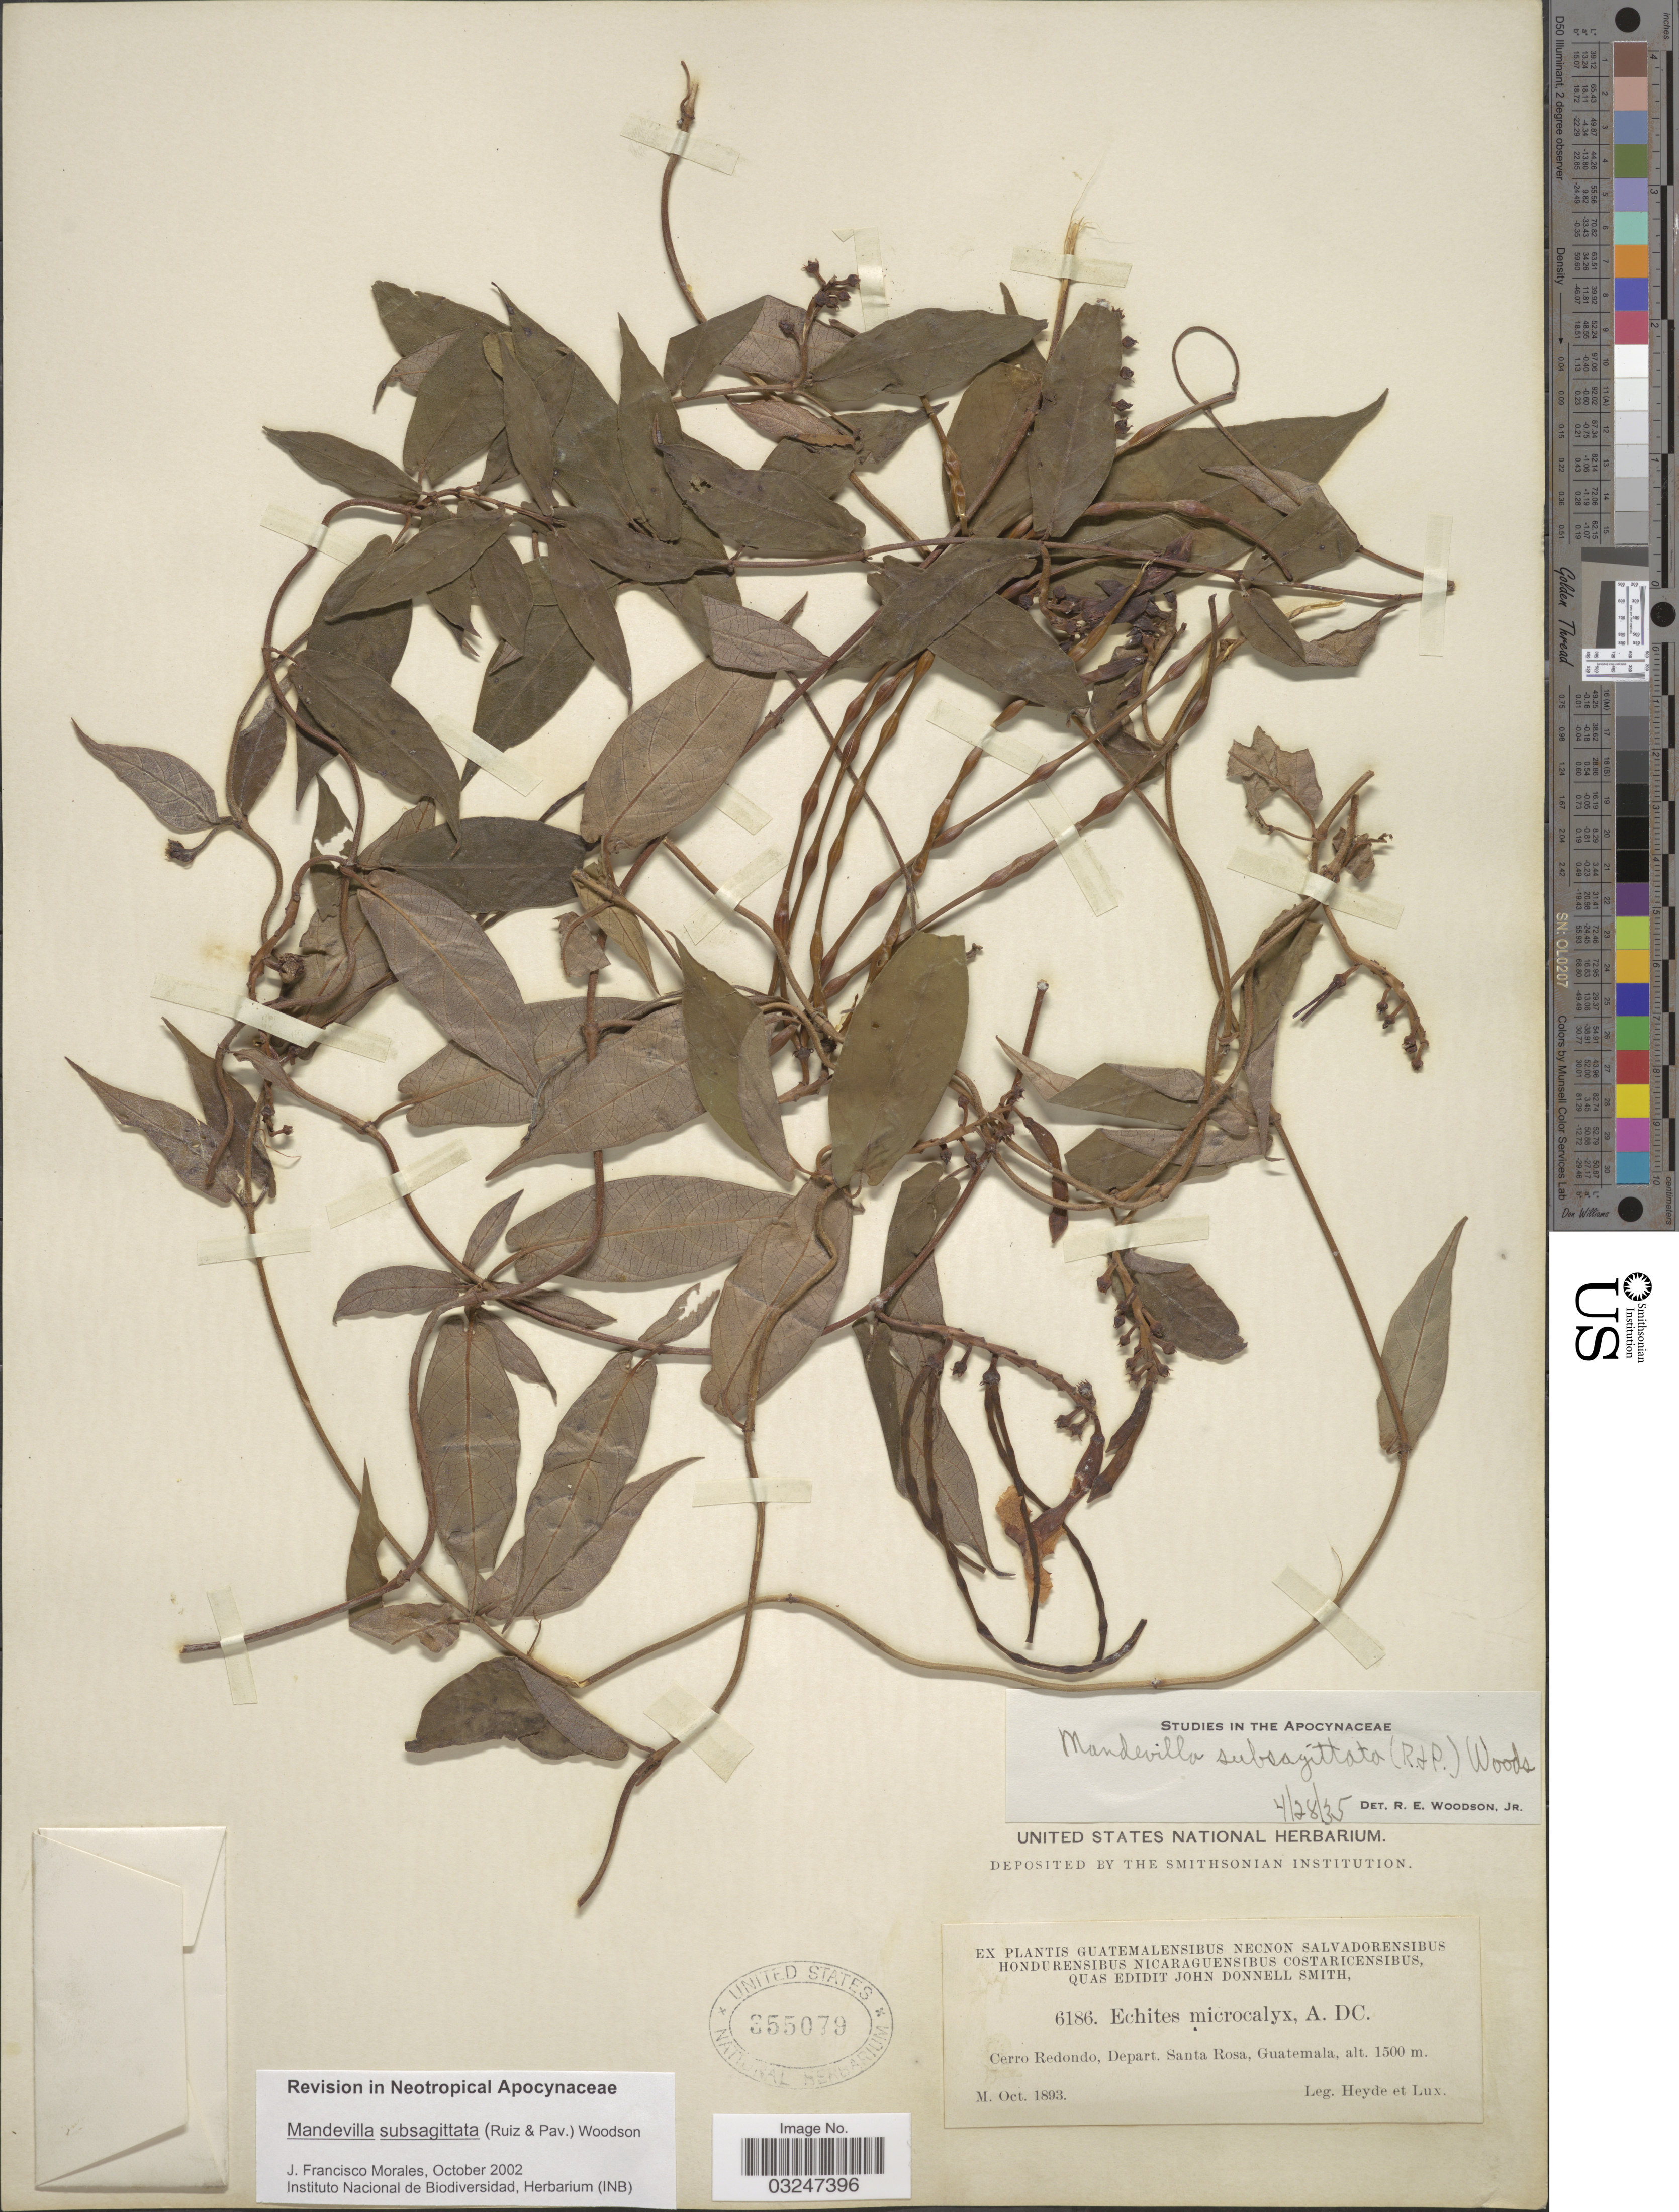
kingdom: Plantae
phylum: Tracheophyta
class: Magnoliopsida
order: Gentianales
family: Apocynaceae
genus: Mandevilla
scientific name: Mandevilla subsagittata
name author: (Ruiz & Pav.) Woodson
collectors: Heyde & Lux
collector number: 6186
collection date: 1893-10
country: Guatemala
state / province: Santa Rosa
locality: Cerro Redondo, Depart. Santa Rosa.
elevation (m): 1500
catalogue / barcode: US 355079